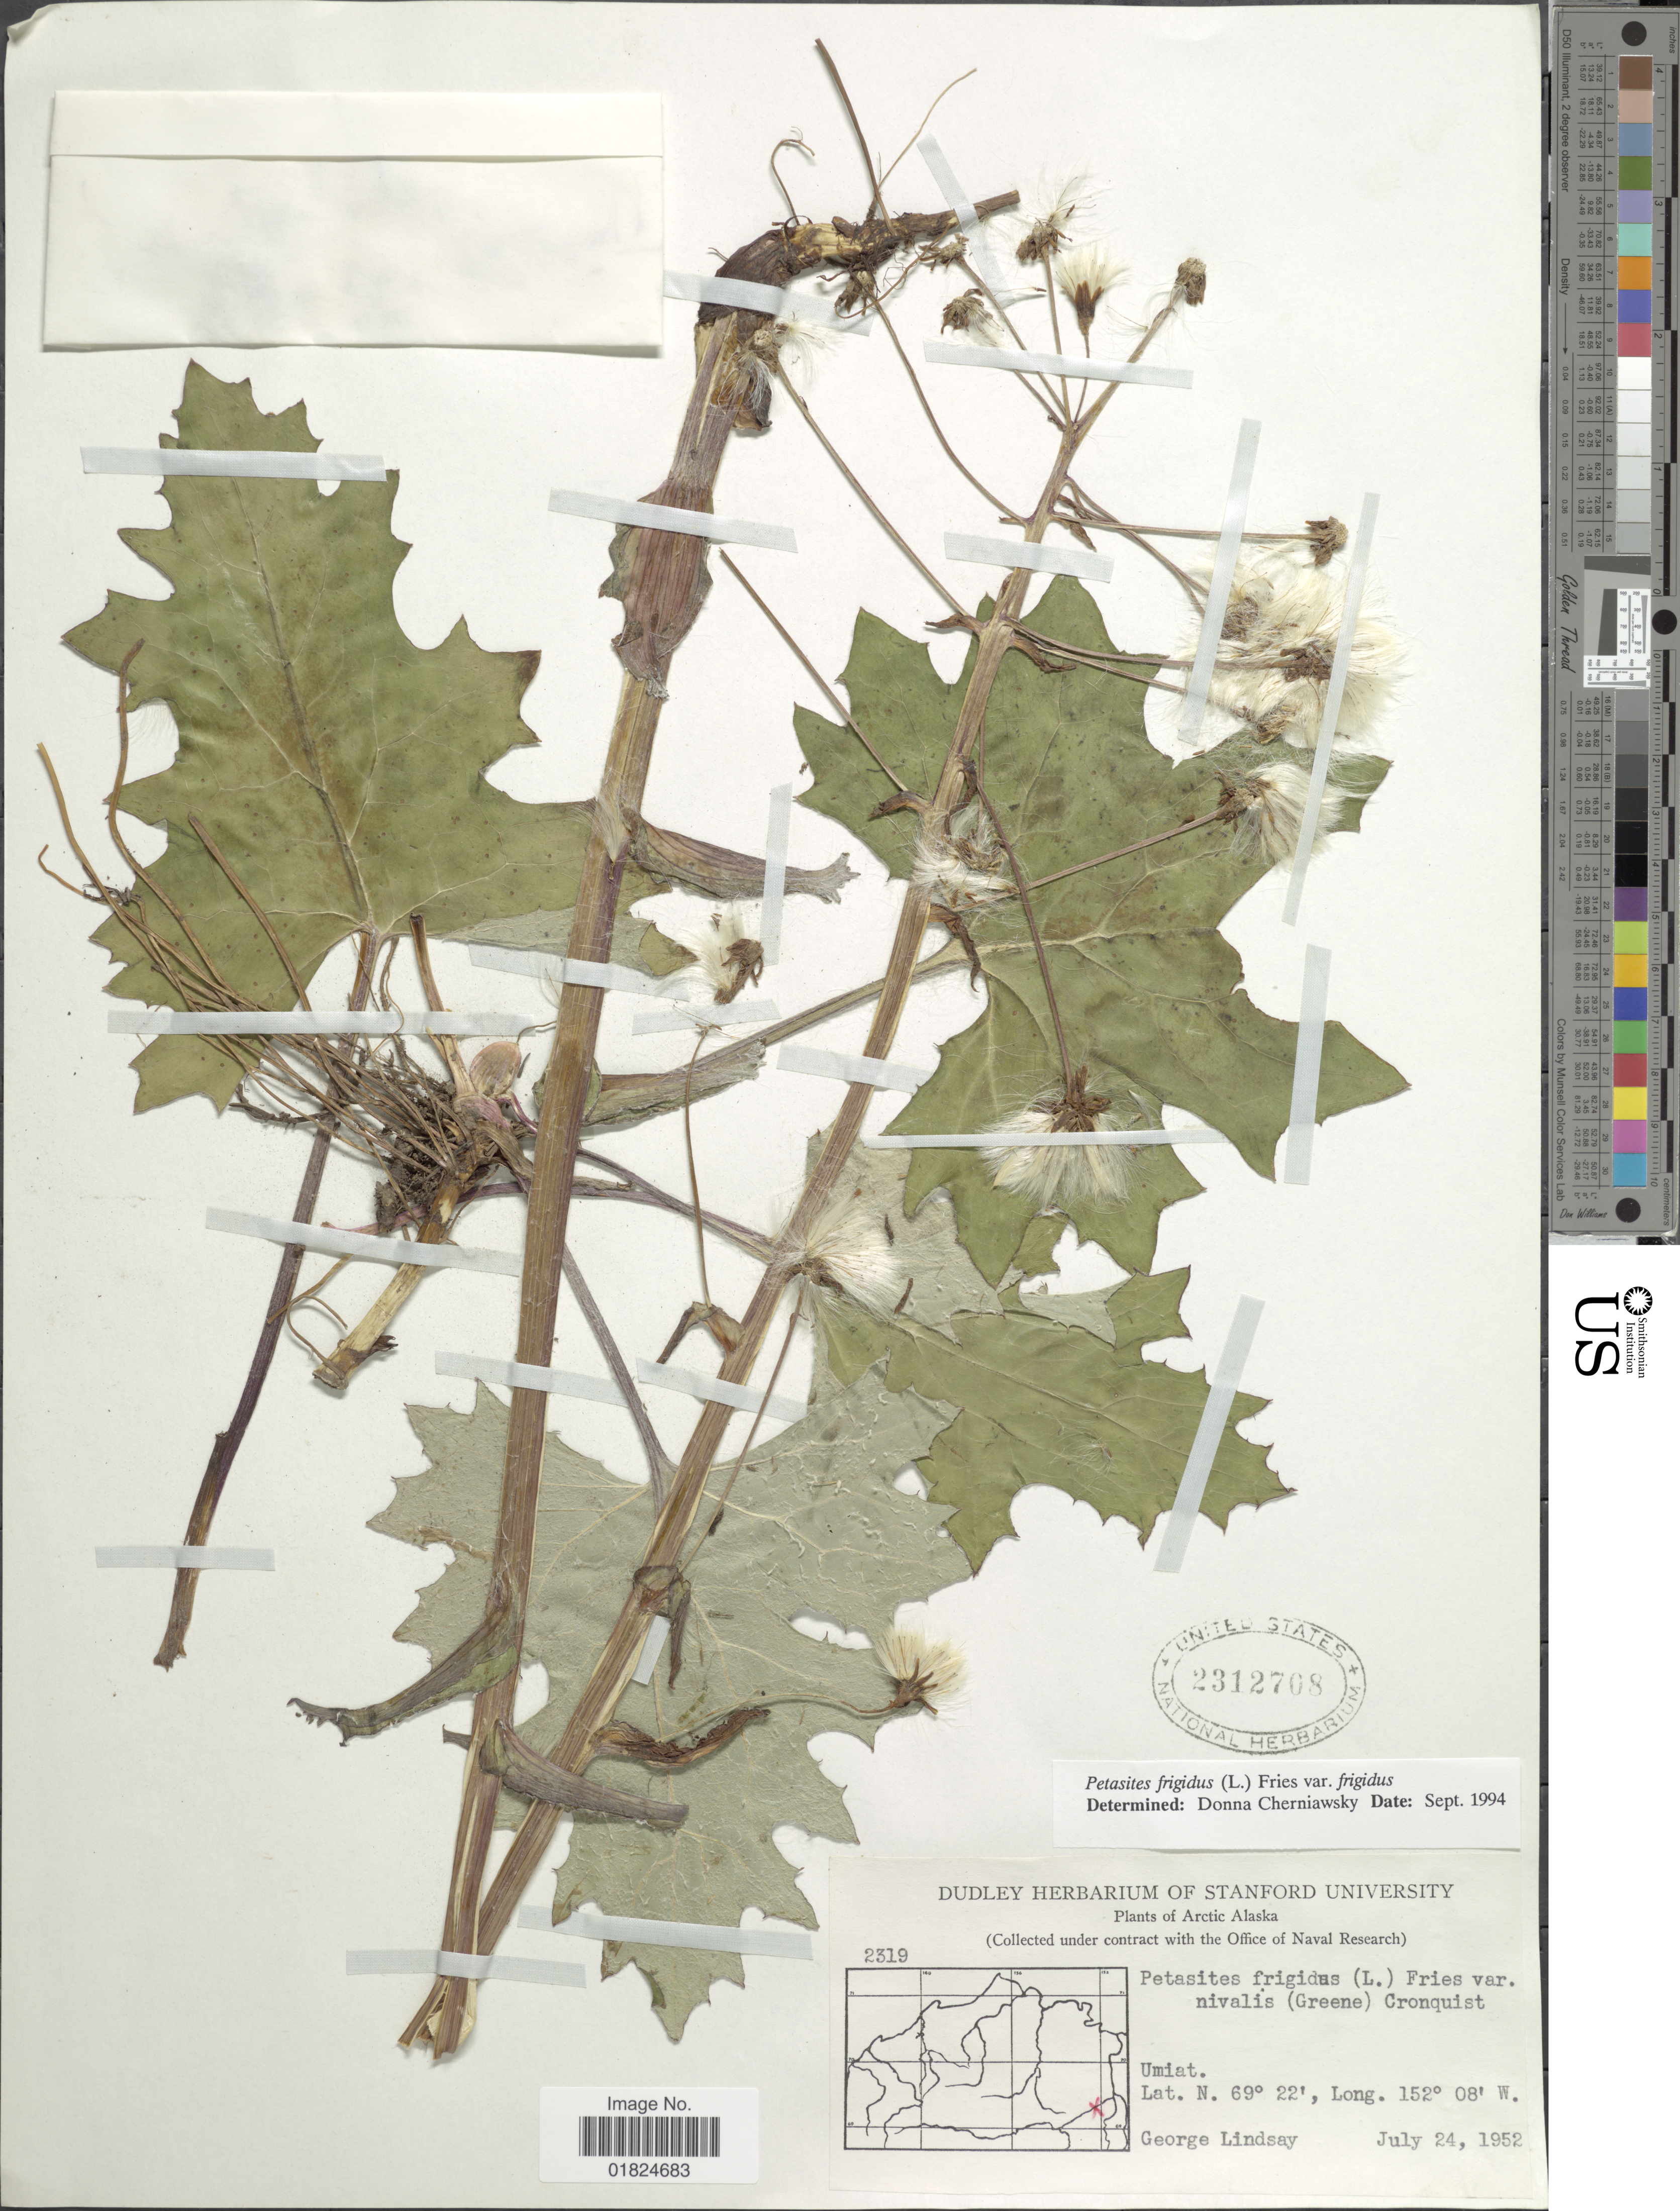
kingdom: Plantae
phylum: Tracheophyta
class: Magnoliopsida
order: Asterales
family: Asteraceae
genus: Petasites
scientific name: Petasites frigidus var. frigidus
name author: (L.) Fr.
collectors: G. Lindsay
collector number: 2319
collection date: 1952-07-24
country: United States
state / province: Alaska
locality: Arctic Alaska. Umiat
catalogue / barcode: US 2312708